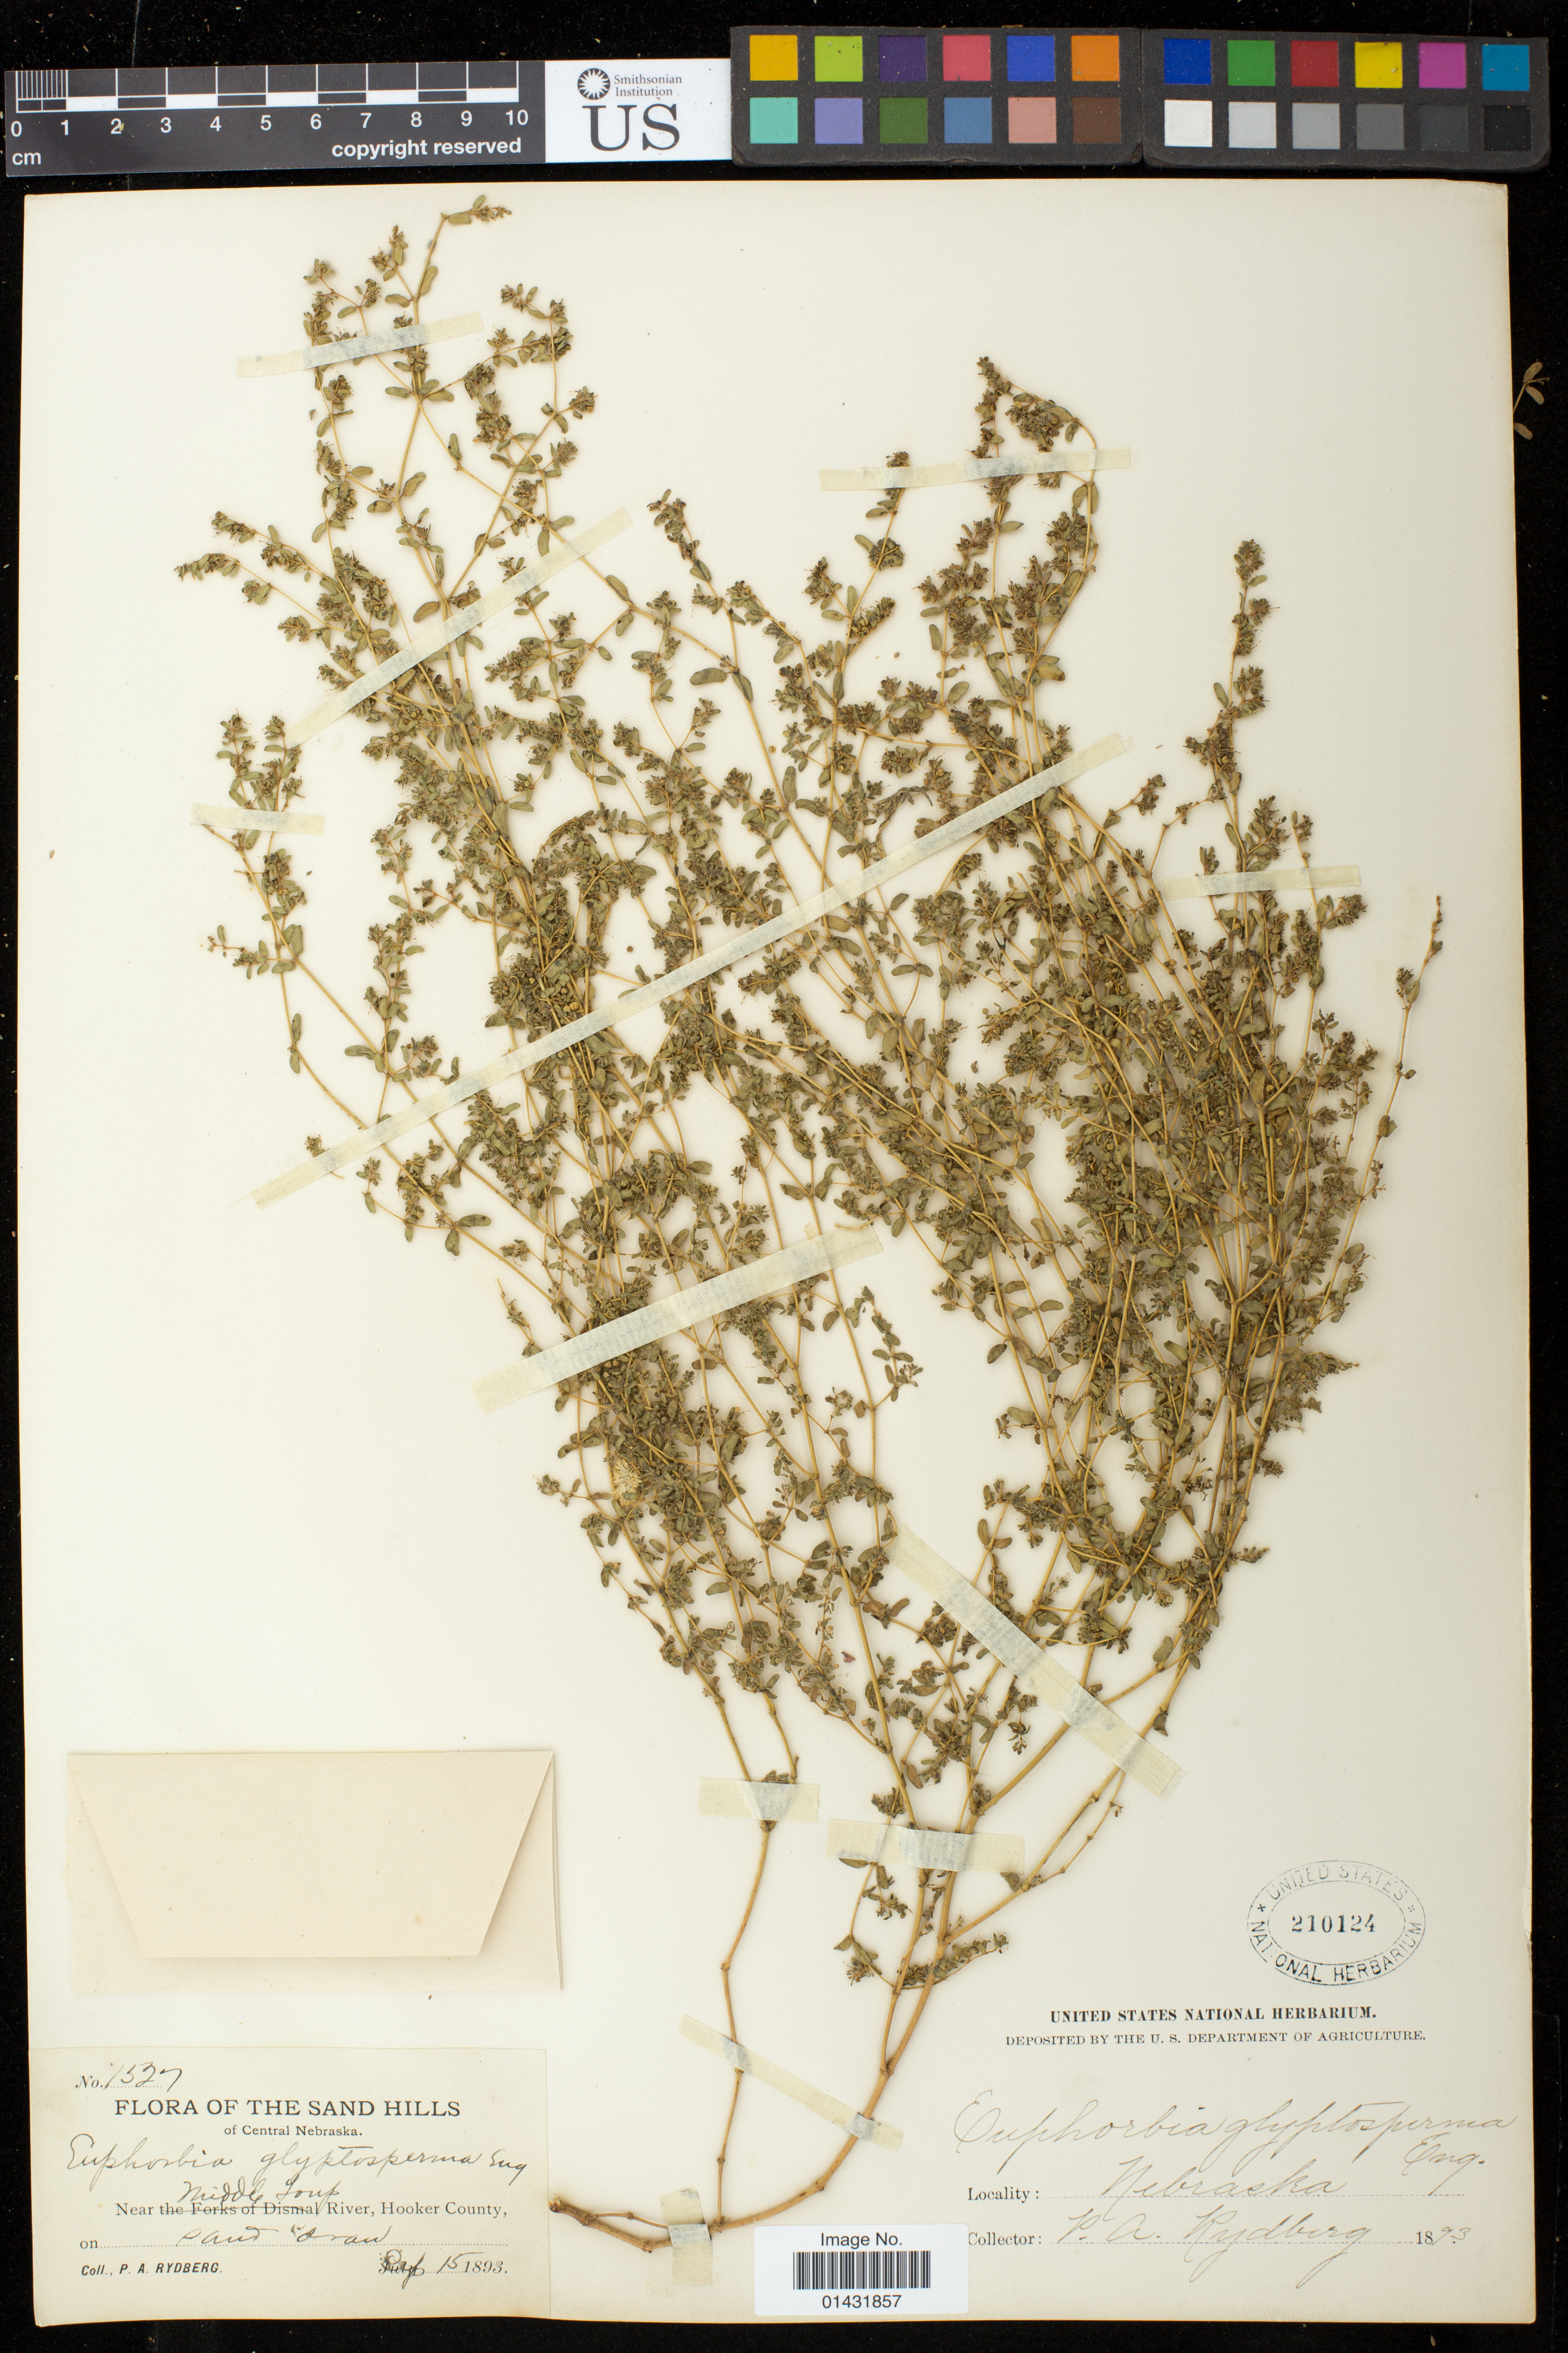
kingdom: Plantae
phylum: Tracheophyta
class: Magnoliopsida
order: Malpighiales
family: Euphorbiaceae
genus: Euphorbia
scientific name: Euphorbia glyptosperma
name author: Engelm.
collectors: P. A. Rydberg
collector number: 1527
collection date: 1893-09-15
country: United States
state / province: Nebraska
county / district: Hooker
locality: Near Middle Loup River on sand draw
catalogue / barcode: US 210124